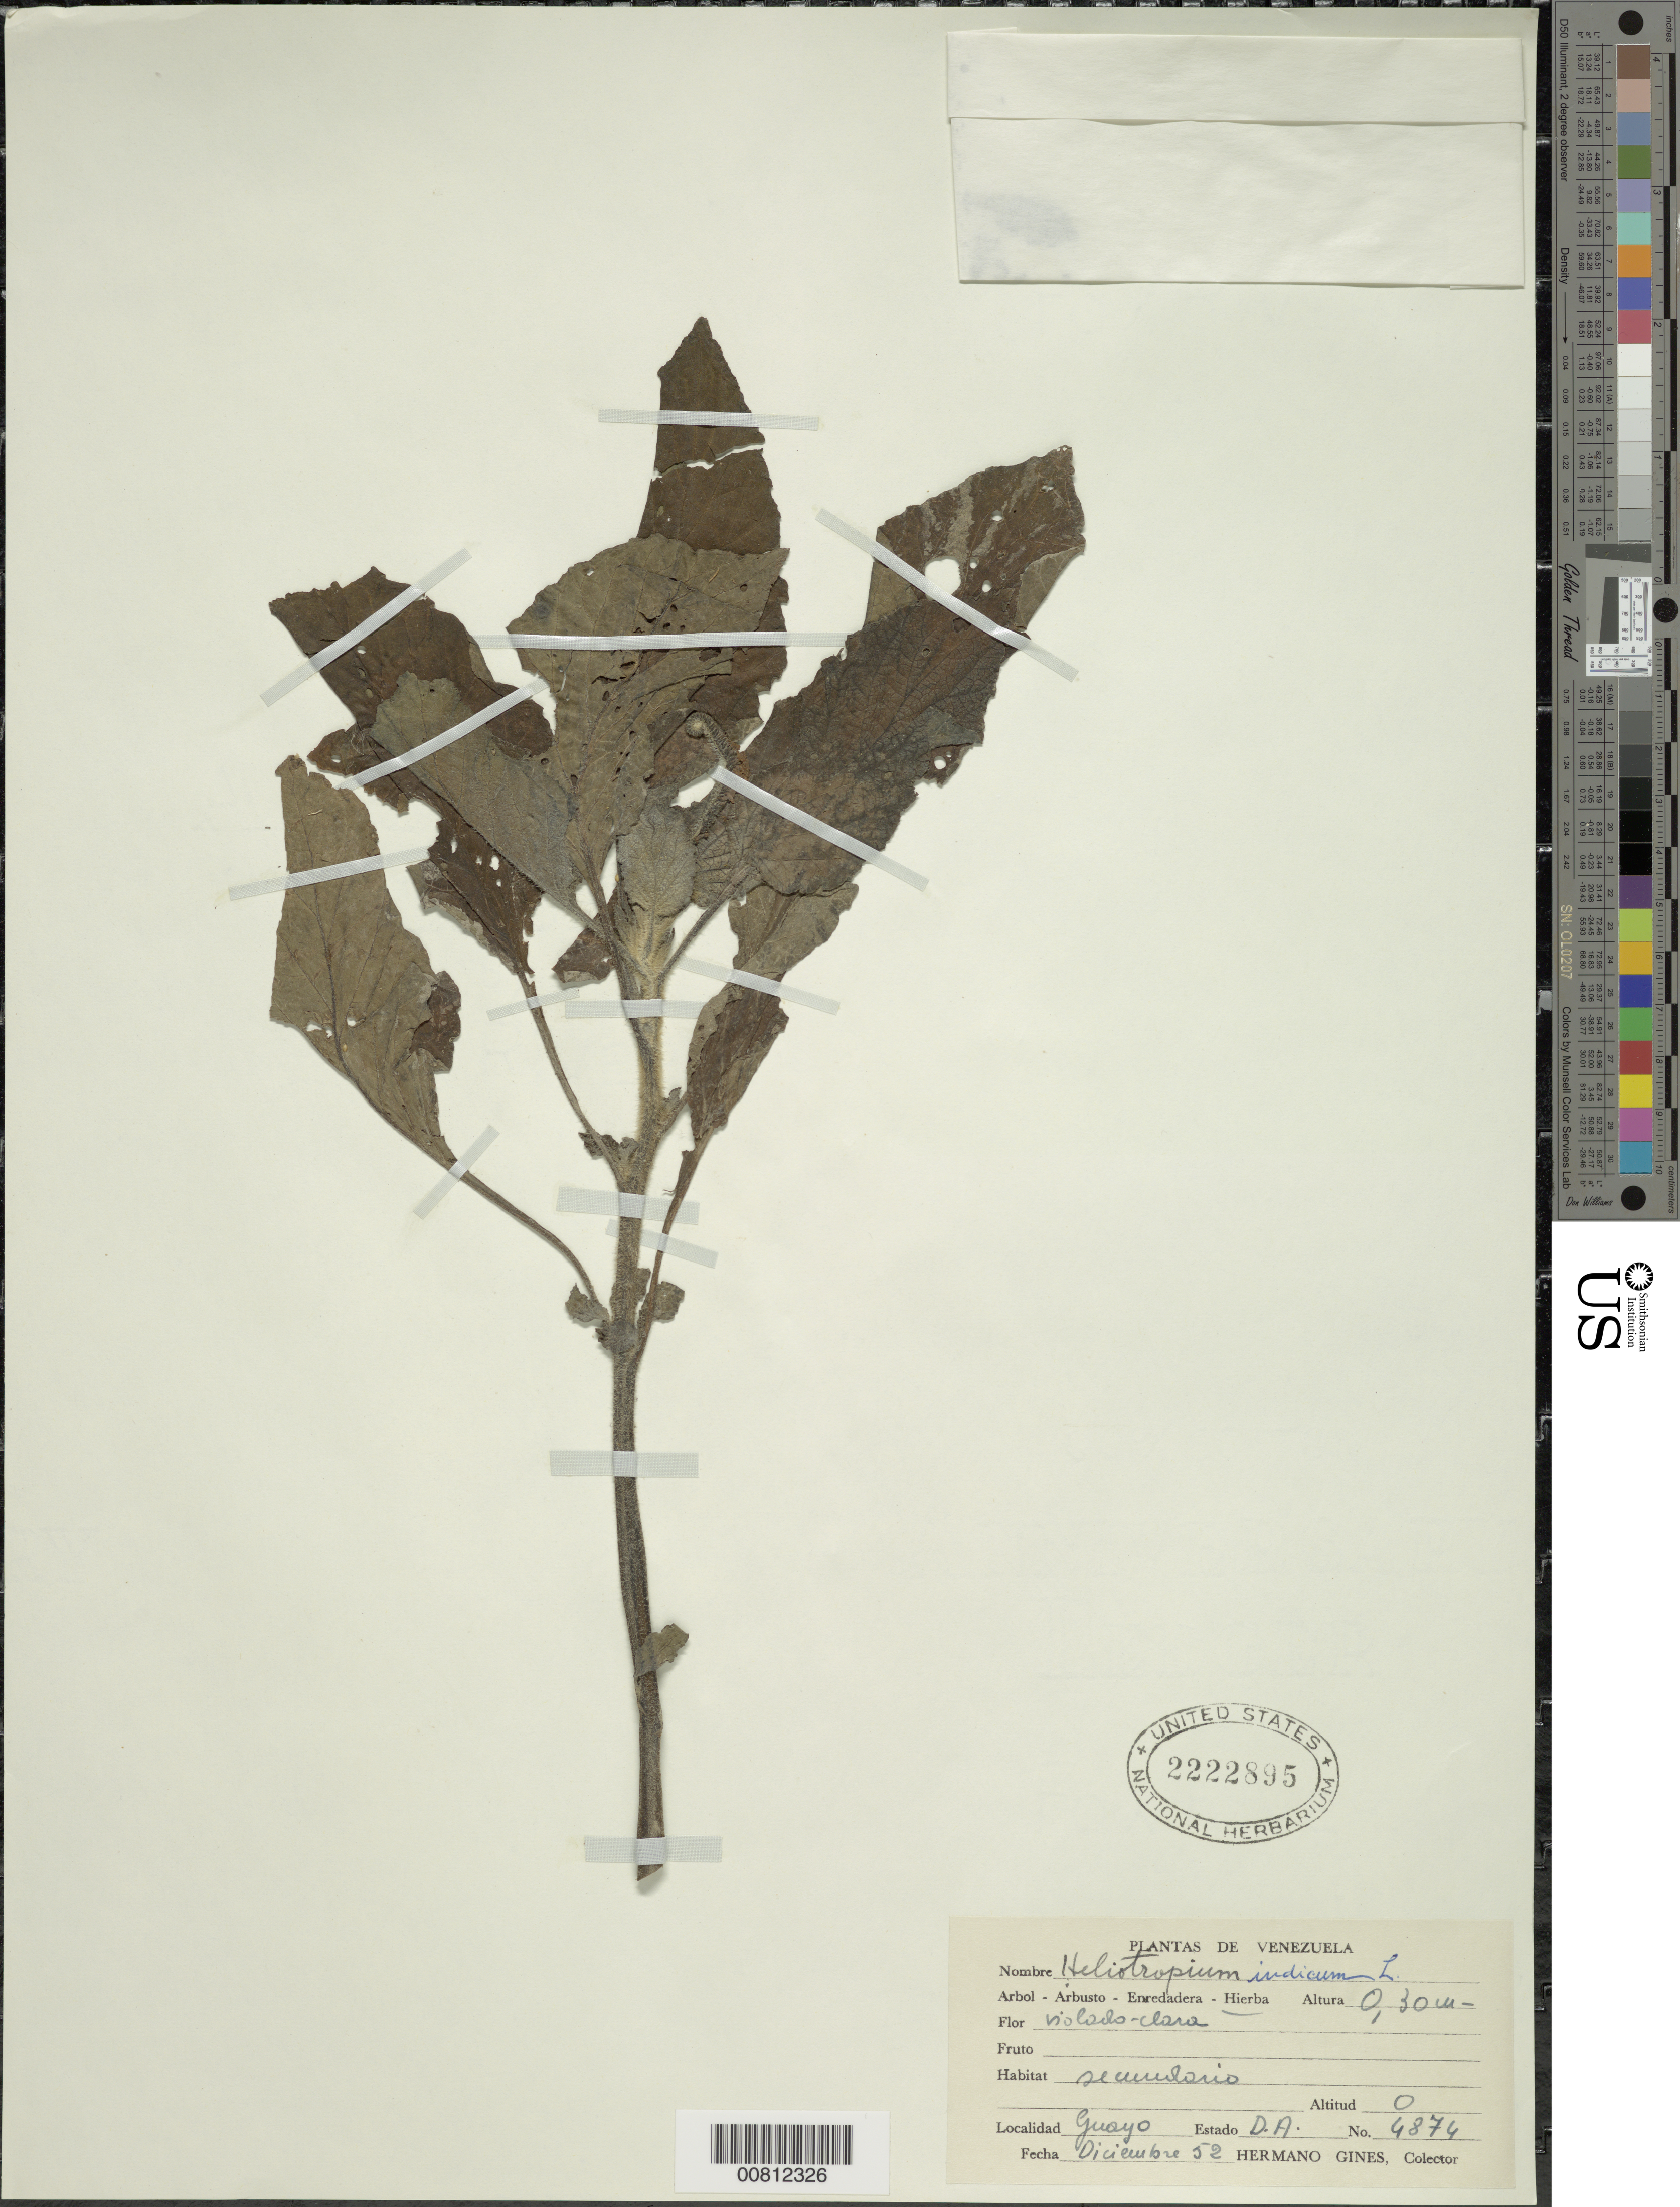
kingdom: Plantae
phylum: Tracheophyta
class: Magnoliopsida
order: Boraginales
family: Heliotropiaceae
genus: Heliotropium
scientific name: Heliotropium polyphyllum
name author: Lehm.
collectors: H. Gines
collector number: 6874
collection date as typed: Dec-52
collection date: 1952-12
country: Venezuela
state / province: Delta Amacuro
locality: Guayo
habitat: Secundario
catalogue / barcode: US 2222895